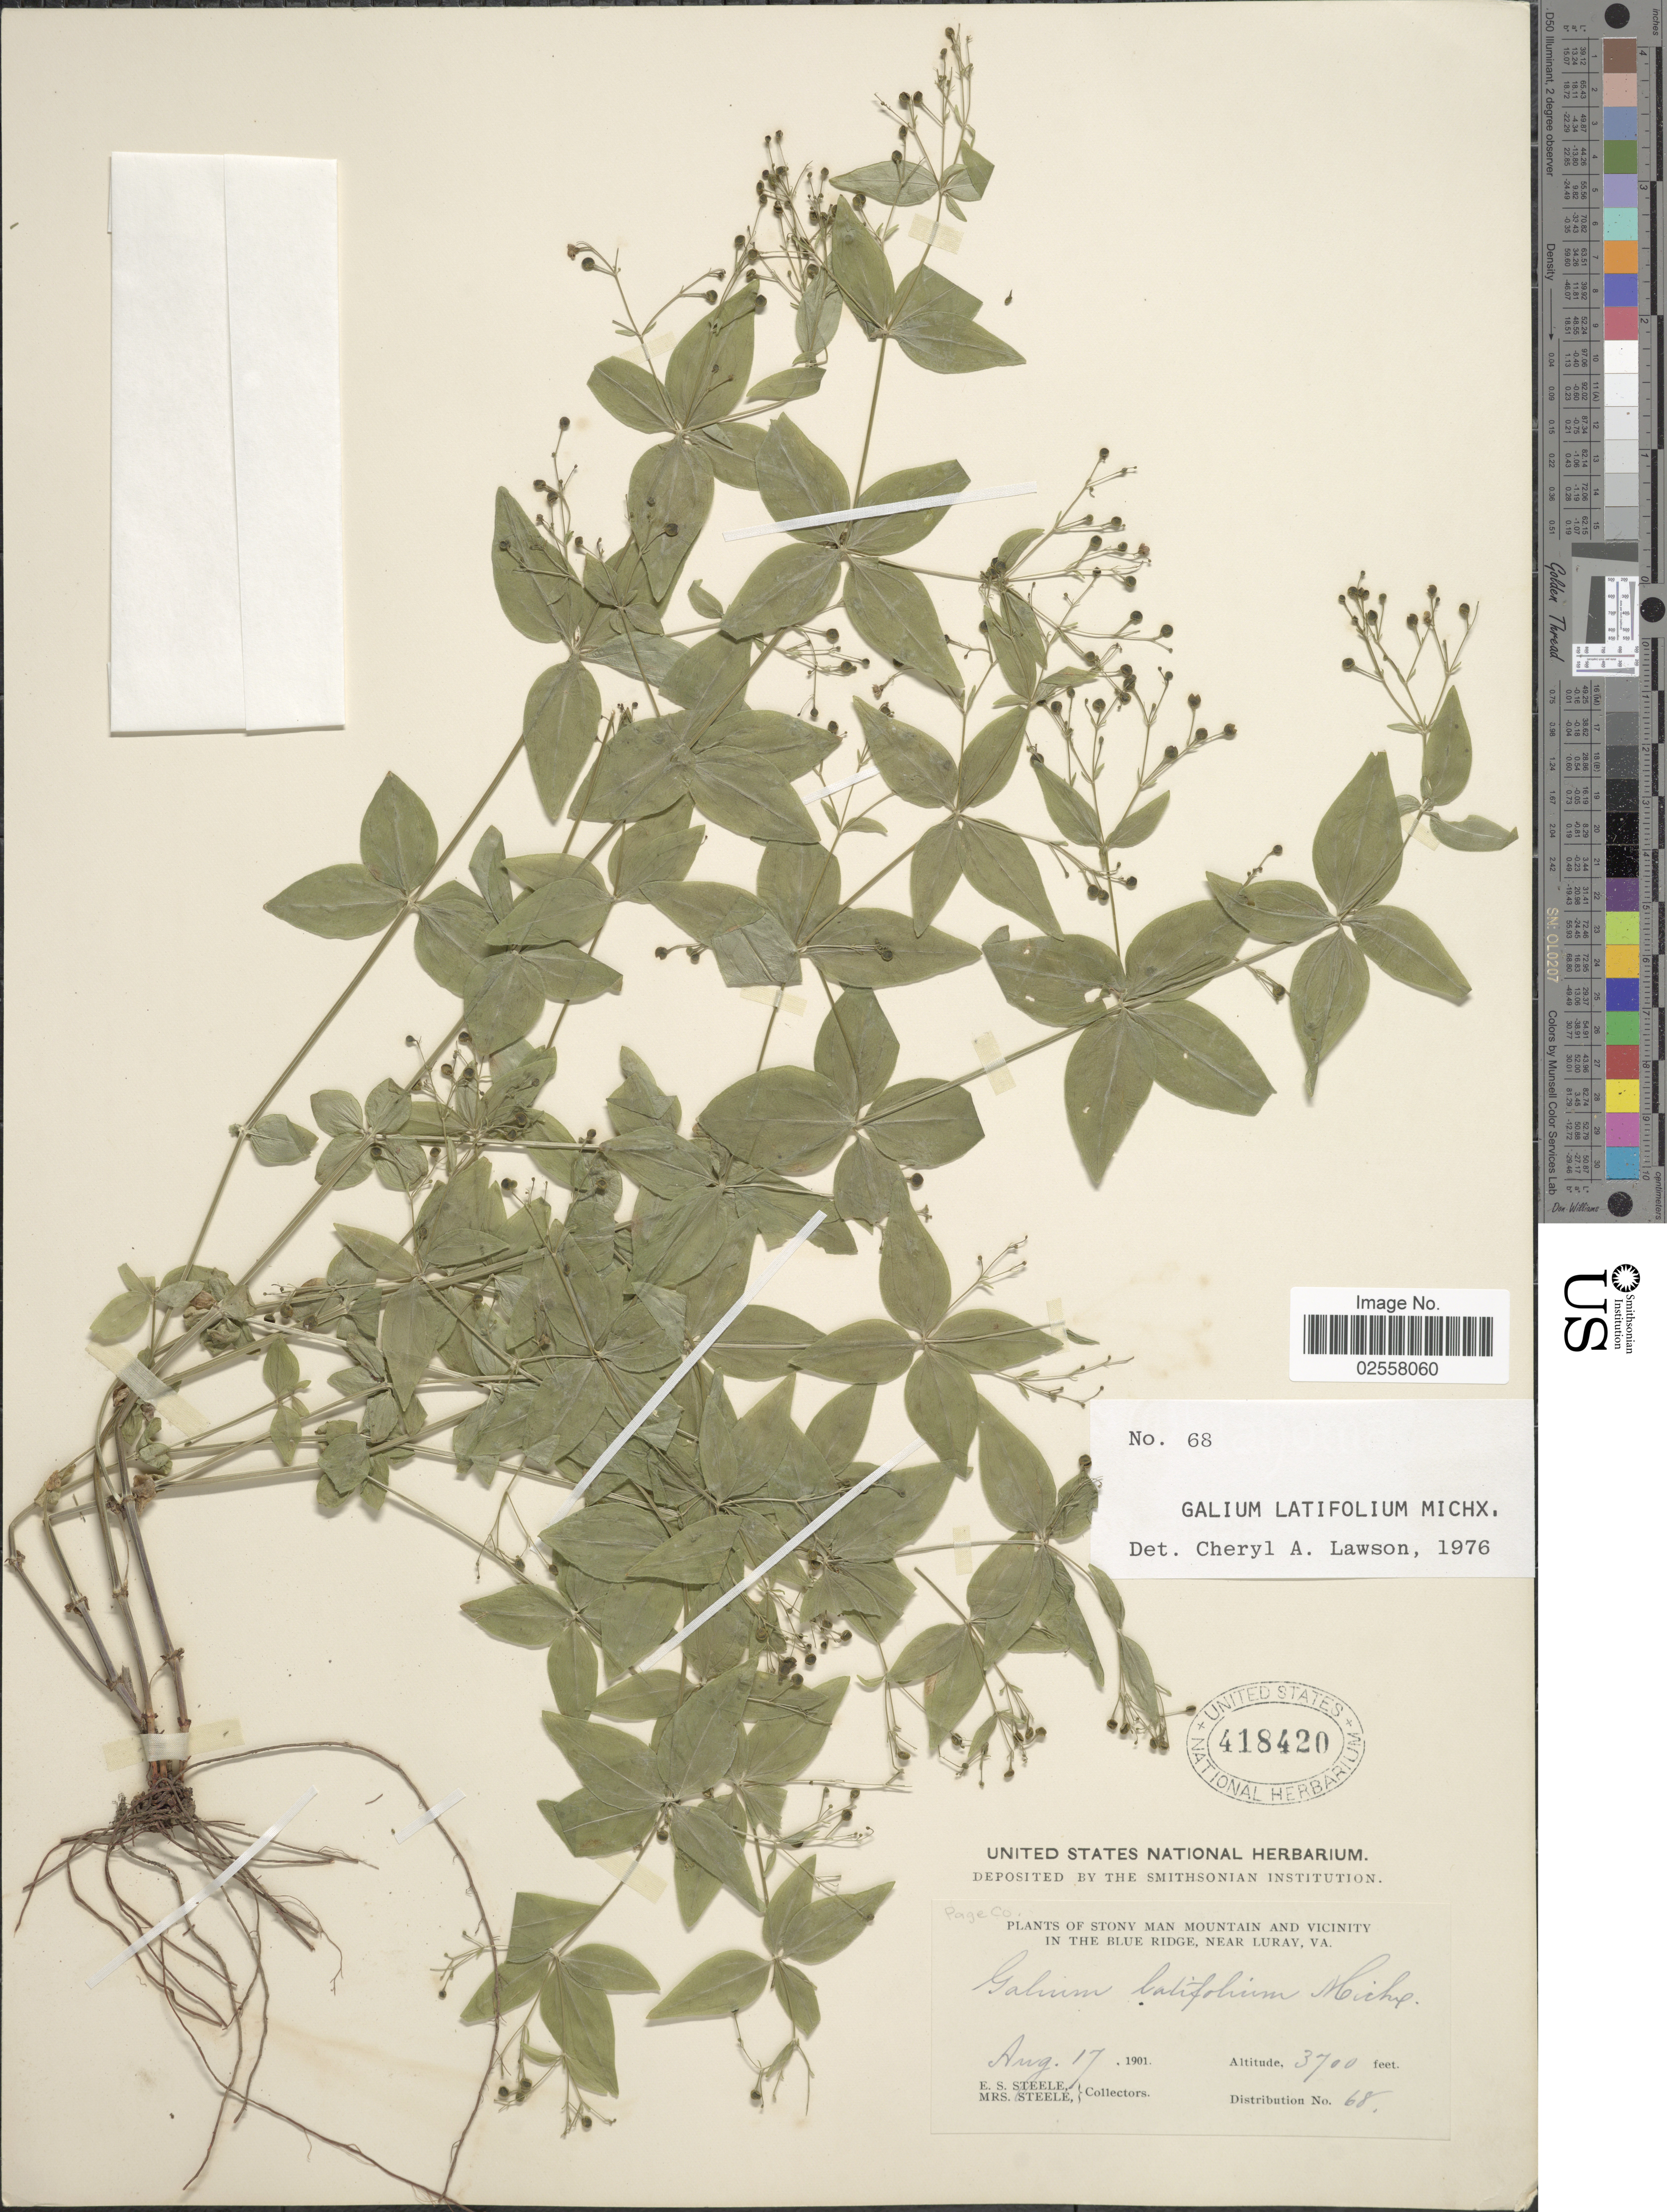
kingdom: Plantae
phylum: Tracheophyta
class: Magnoliopsida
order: Gentianales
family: Rubiaceae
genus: Galium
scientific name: Galium latifolium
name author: Michx.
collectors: E. Steele & Mrs. E. S. Steele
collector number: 68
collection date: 1901-08-17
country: United States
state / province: Virginia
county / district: Page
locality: Stony man Mountain and vicinity in the Blue Ridge, near Luray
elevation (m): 1128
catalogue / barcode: US 418420